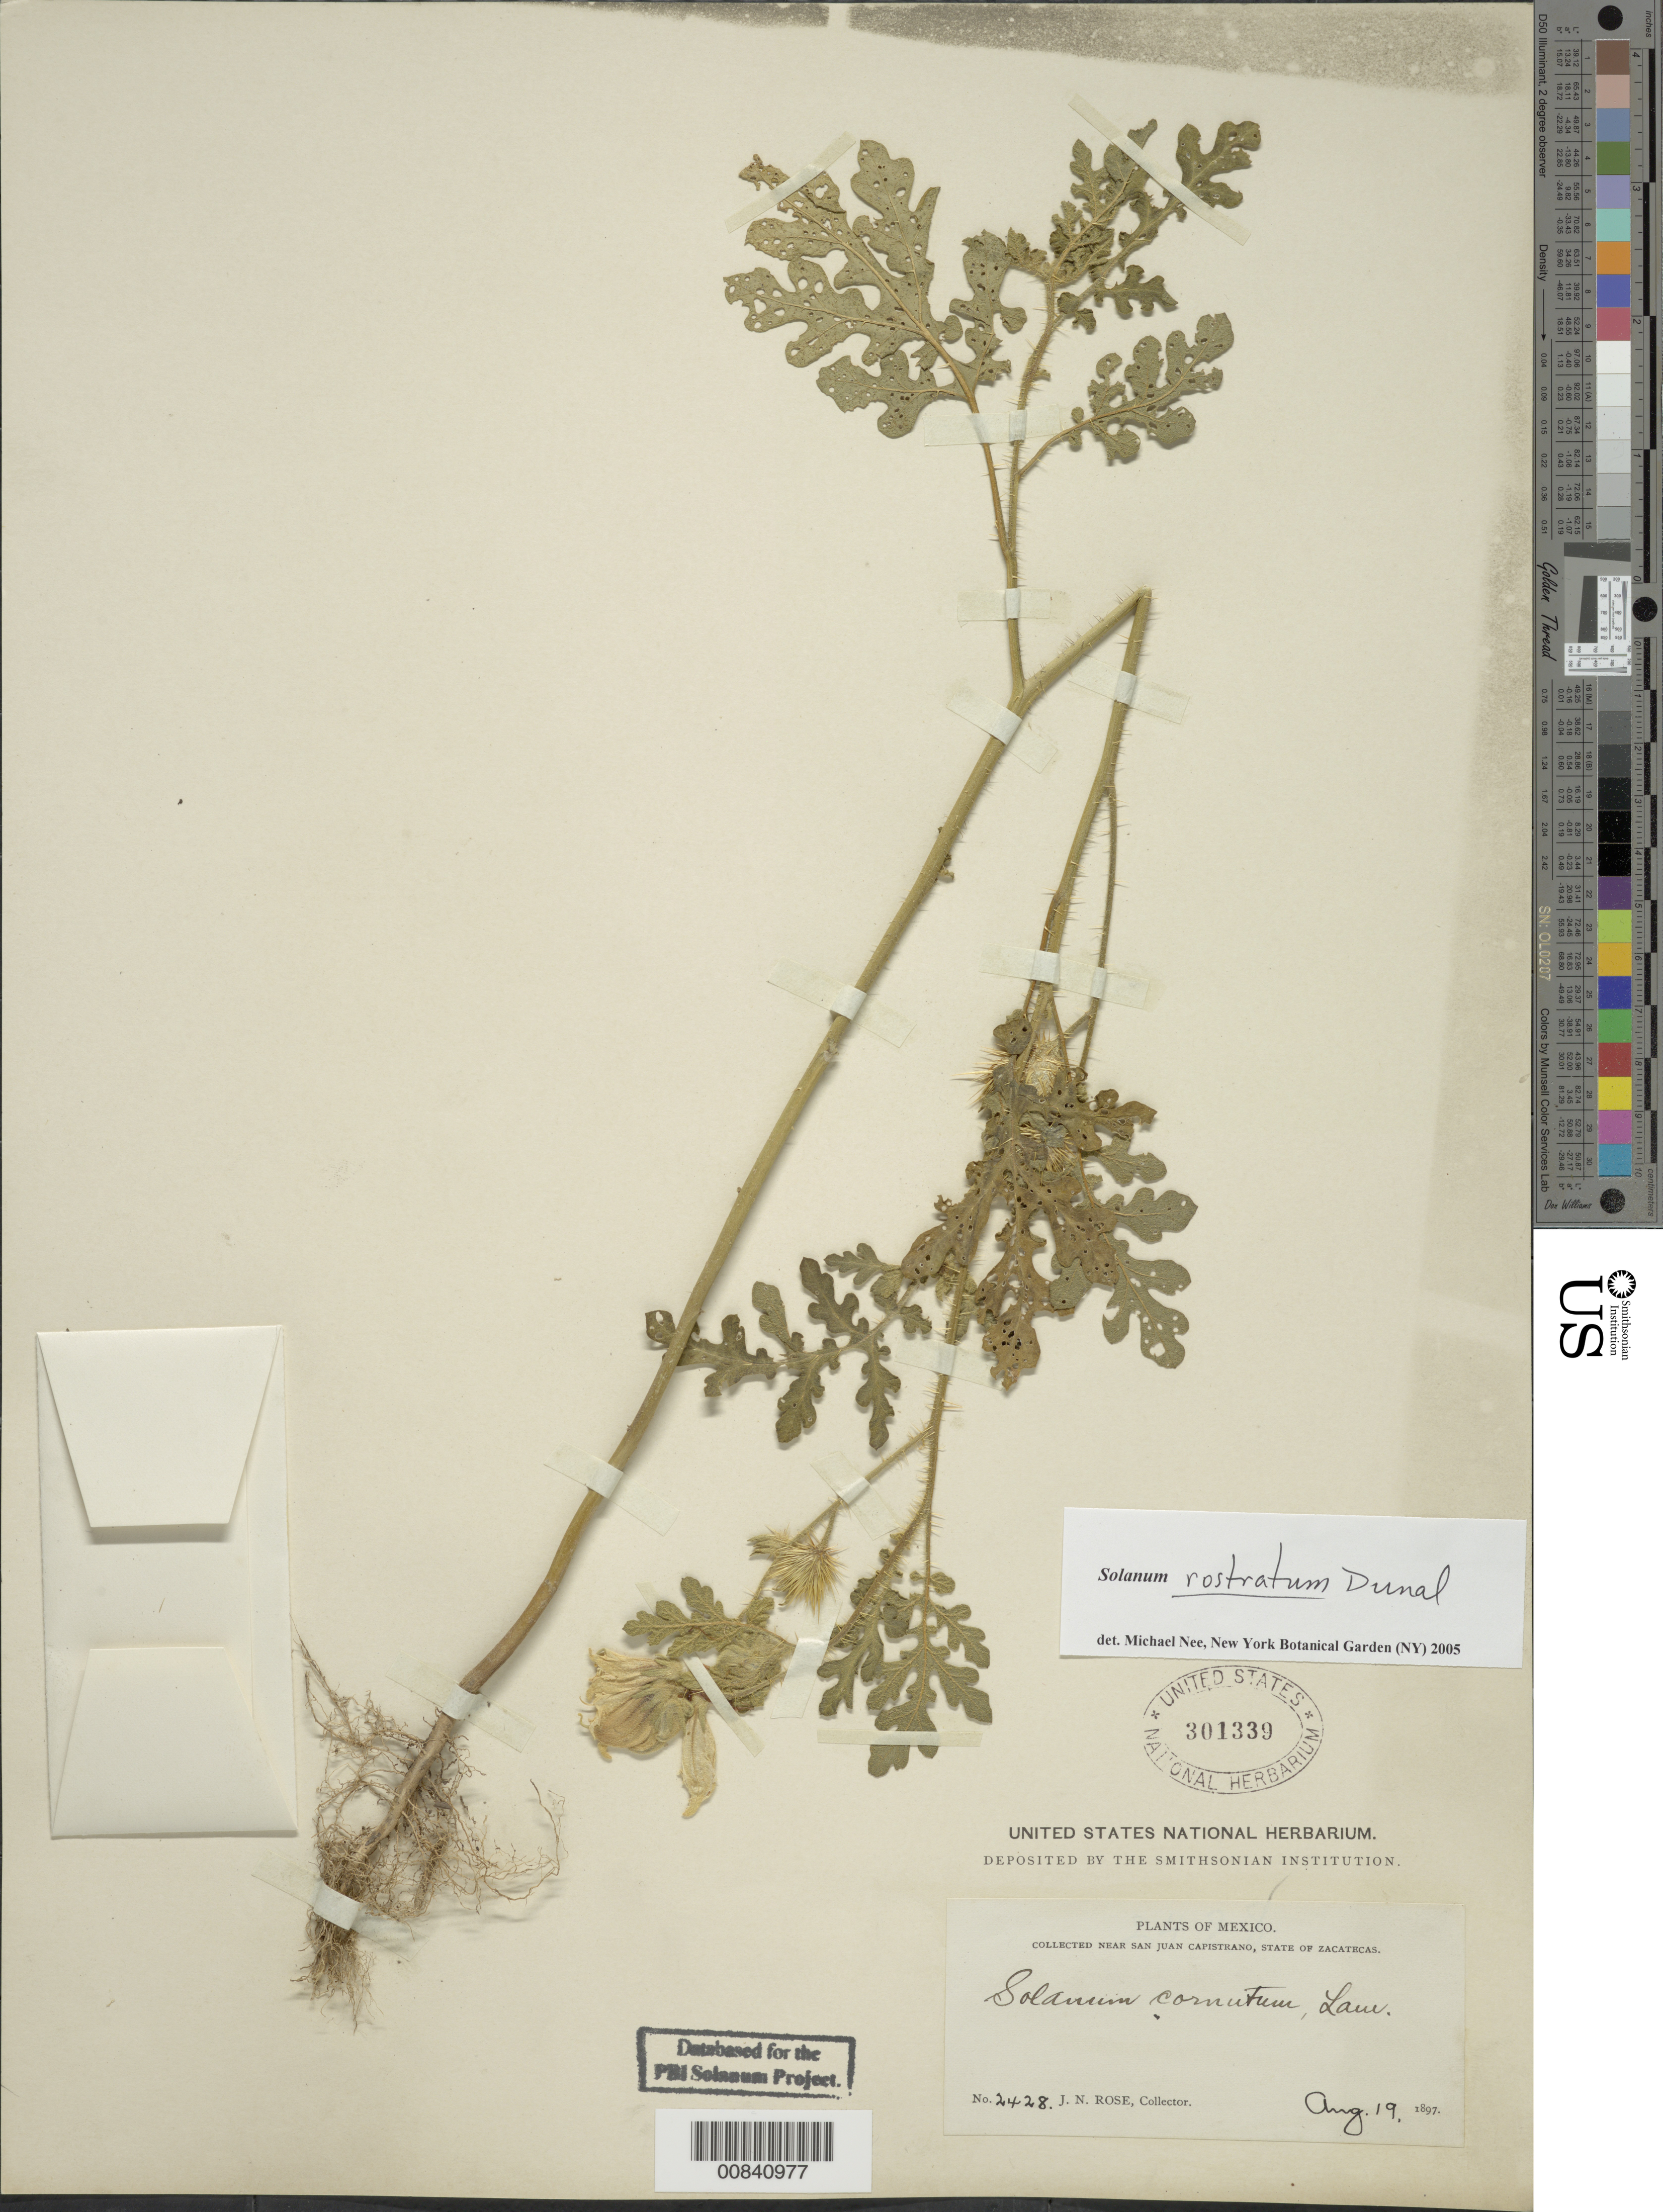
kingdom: Plantae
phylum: Tracheophyta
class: Magnoliopsida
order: Solanales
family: Solanaceae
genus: Solanum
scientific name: Solanum rostratum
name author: Dunal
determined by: Nee, Michael H.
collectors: J. N. Rose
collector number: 2428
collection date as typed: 19 Sep 1897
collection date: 1897-09-19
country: Mexico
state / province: Zacatecas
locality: Near San Juan Capistrano.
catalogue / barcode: US 301339